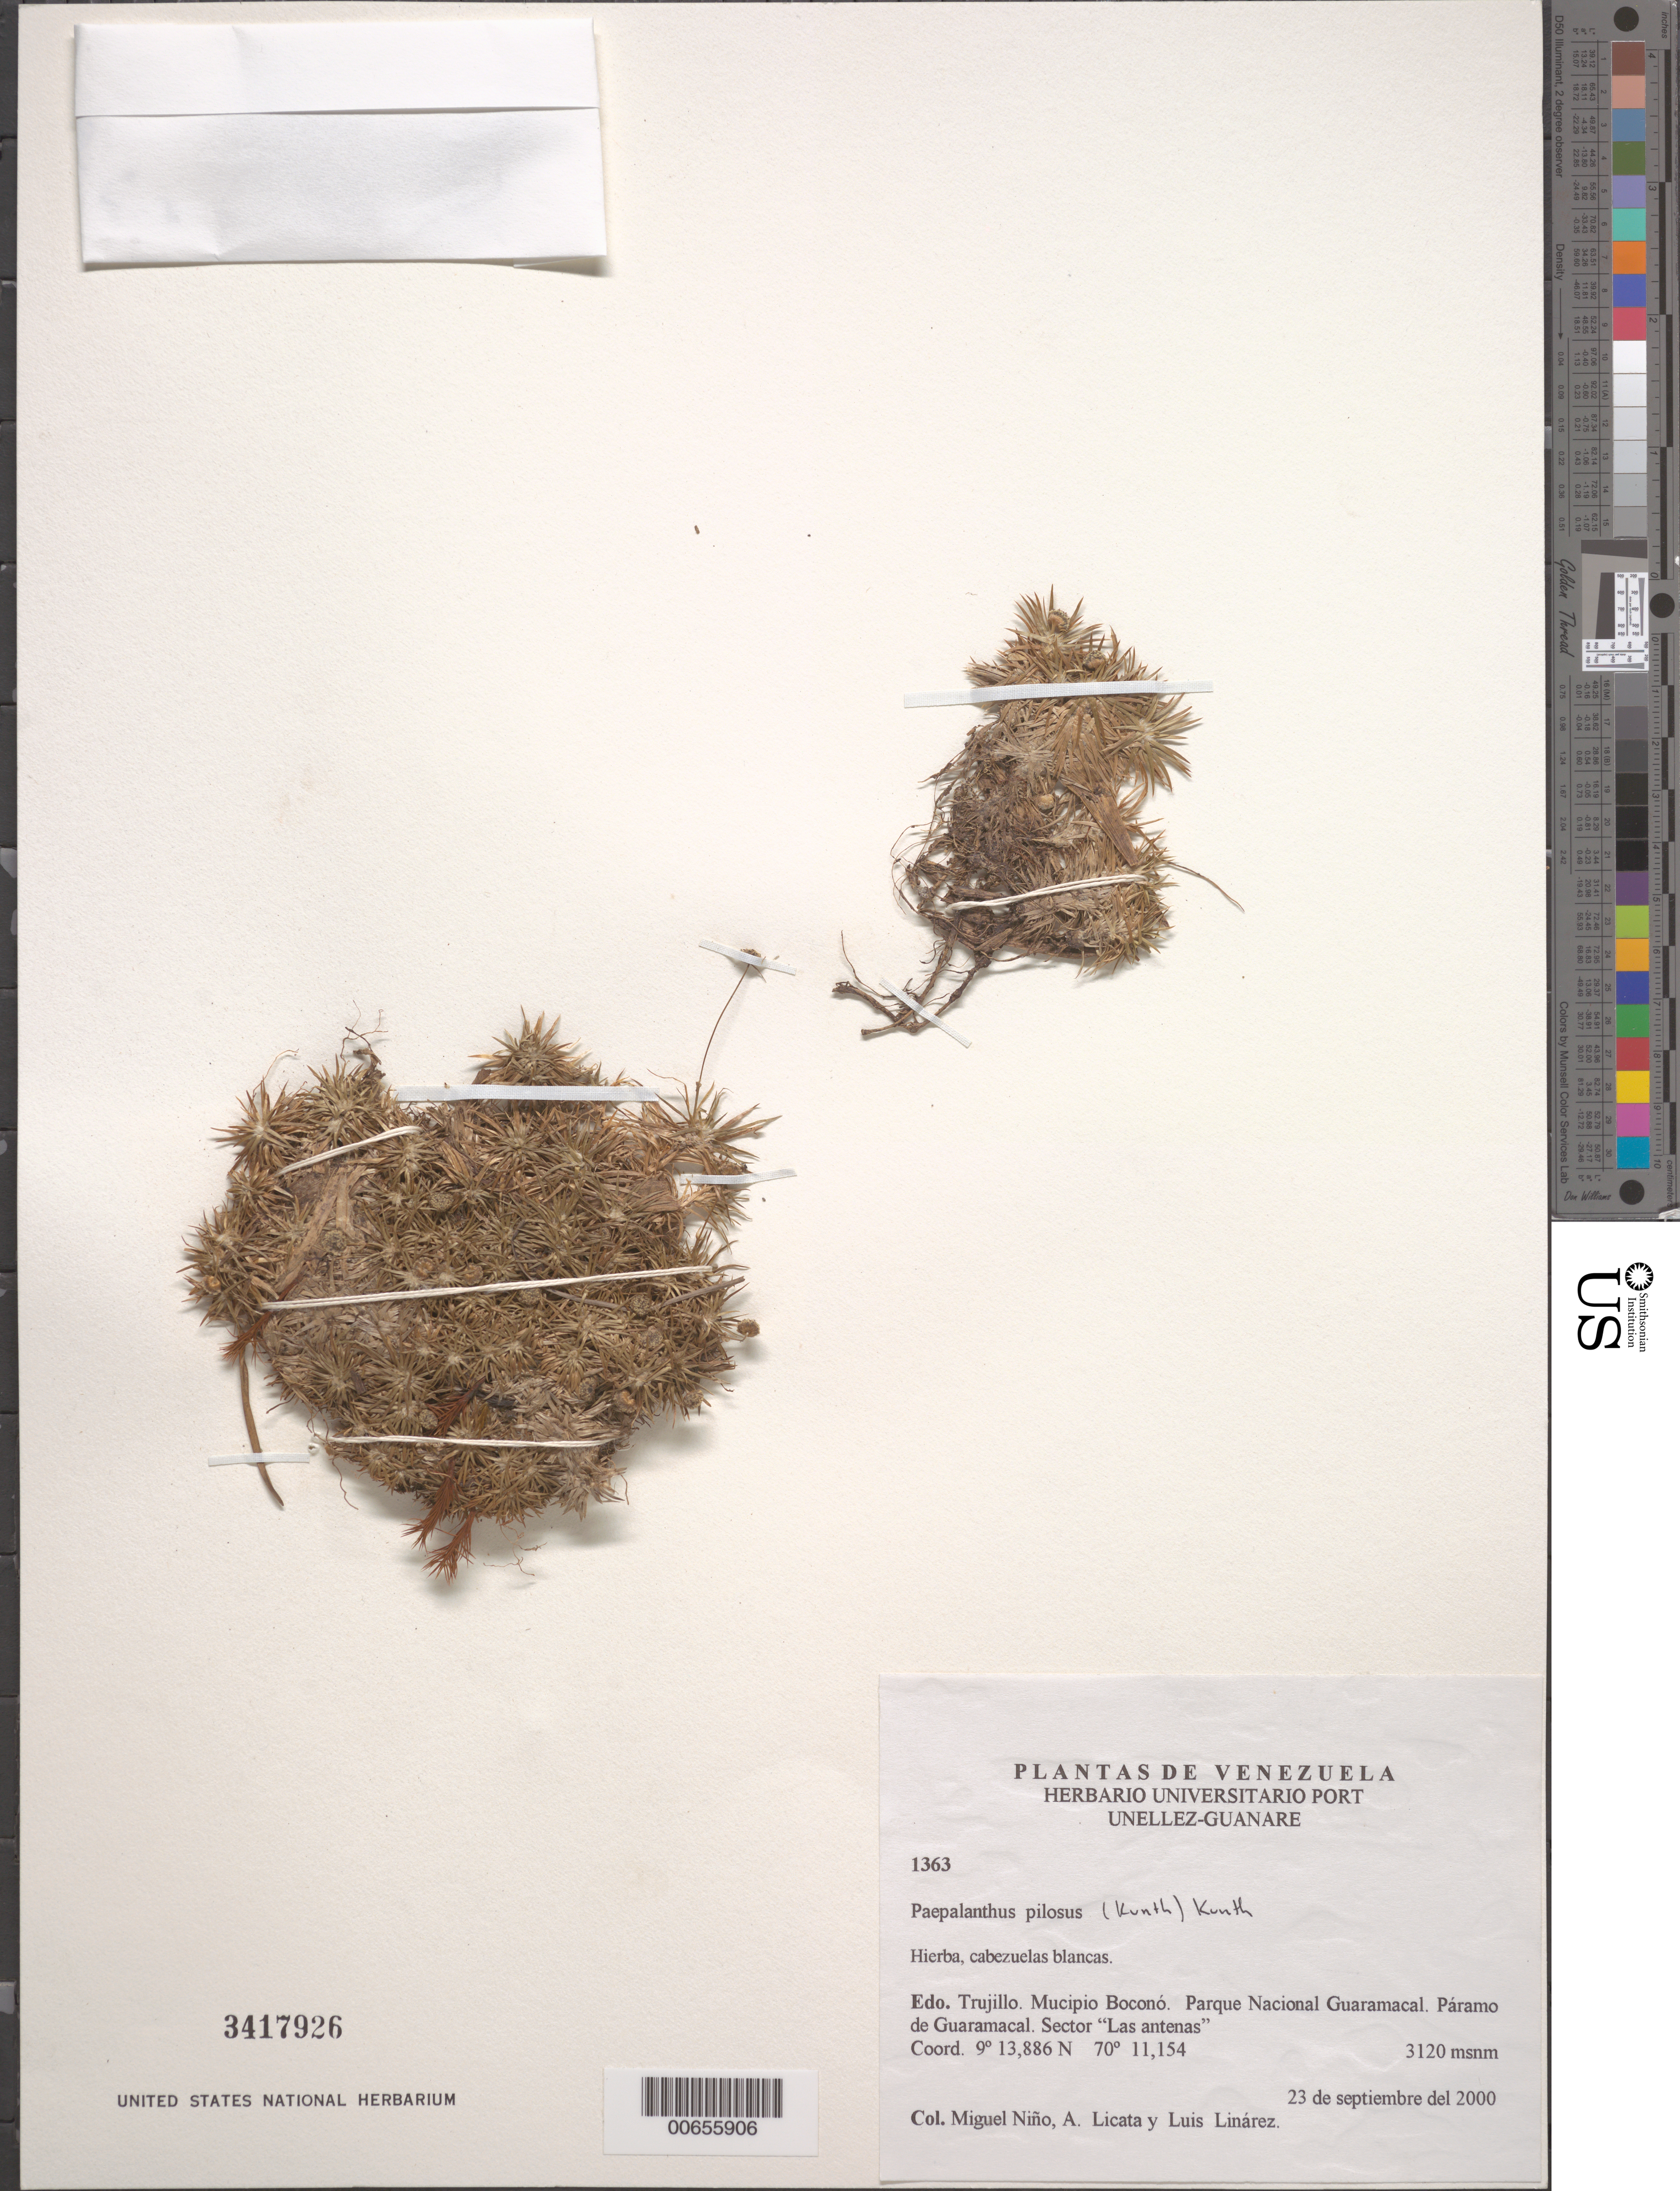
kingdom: Plantae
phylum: Tracheophyta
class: Liliopsida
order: Poales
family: Eriocaulaceae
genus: Paepalanthus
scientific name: Paepalanthus pilosus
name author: (Kunth) Kunth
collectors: S. M. Niño, A. Licata & L. Linárez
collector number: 1363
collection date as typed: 23 Sep 2000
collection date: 2000-09-23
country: Venezuela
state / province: Trujillo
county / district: Boconó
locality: Parque Nacional Guaramacal, Páramo de Guaramacal, sector "Las antenas"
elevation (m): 3120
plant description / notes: PORT, US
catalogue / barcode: US 3417926